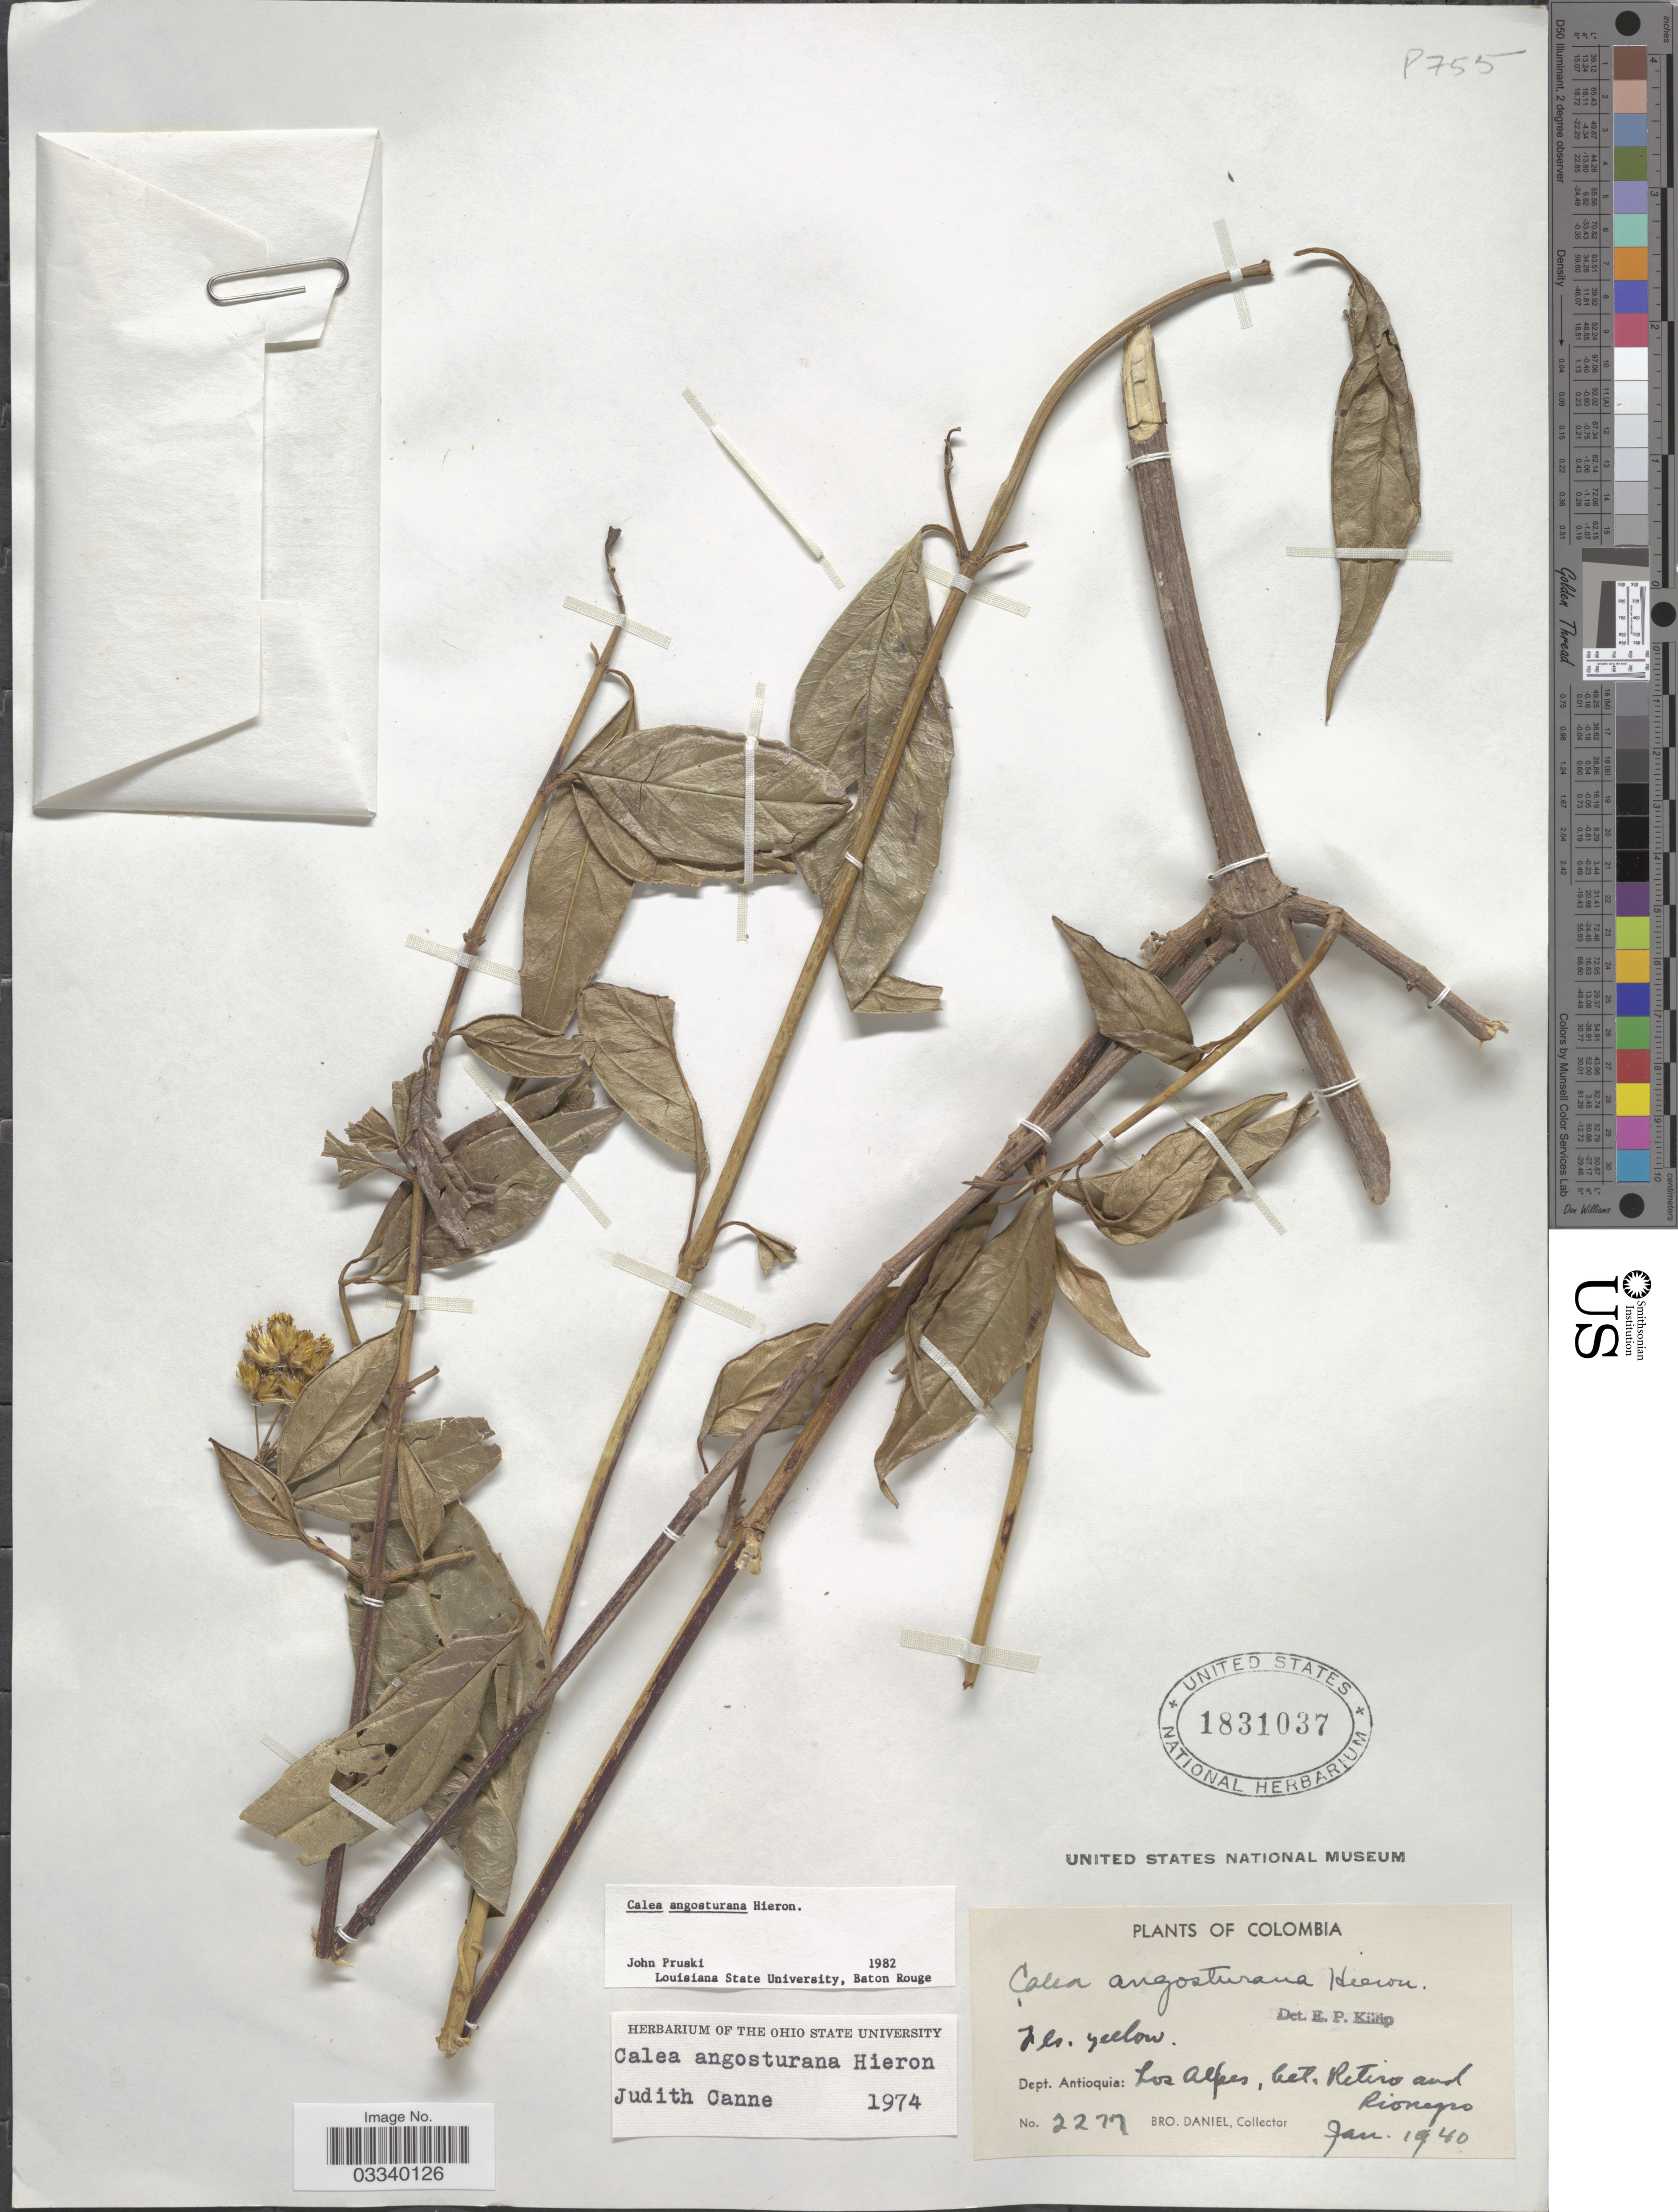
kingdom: Plantae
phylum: Tracheophyta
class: Magnoliopsida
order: Asterales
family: Asteraceae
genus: Calea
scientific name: Calea angosturana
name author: Hieron.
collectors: Bro. Daniel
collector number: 2277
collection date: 1940-01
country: Colombia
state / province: Antioquia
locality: Dept. Antioquia: Los Alpes, bet. Retiro and Rionegro.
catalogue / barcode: US 1831037